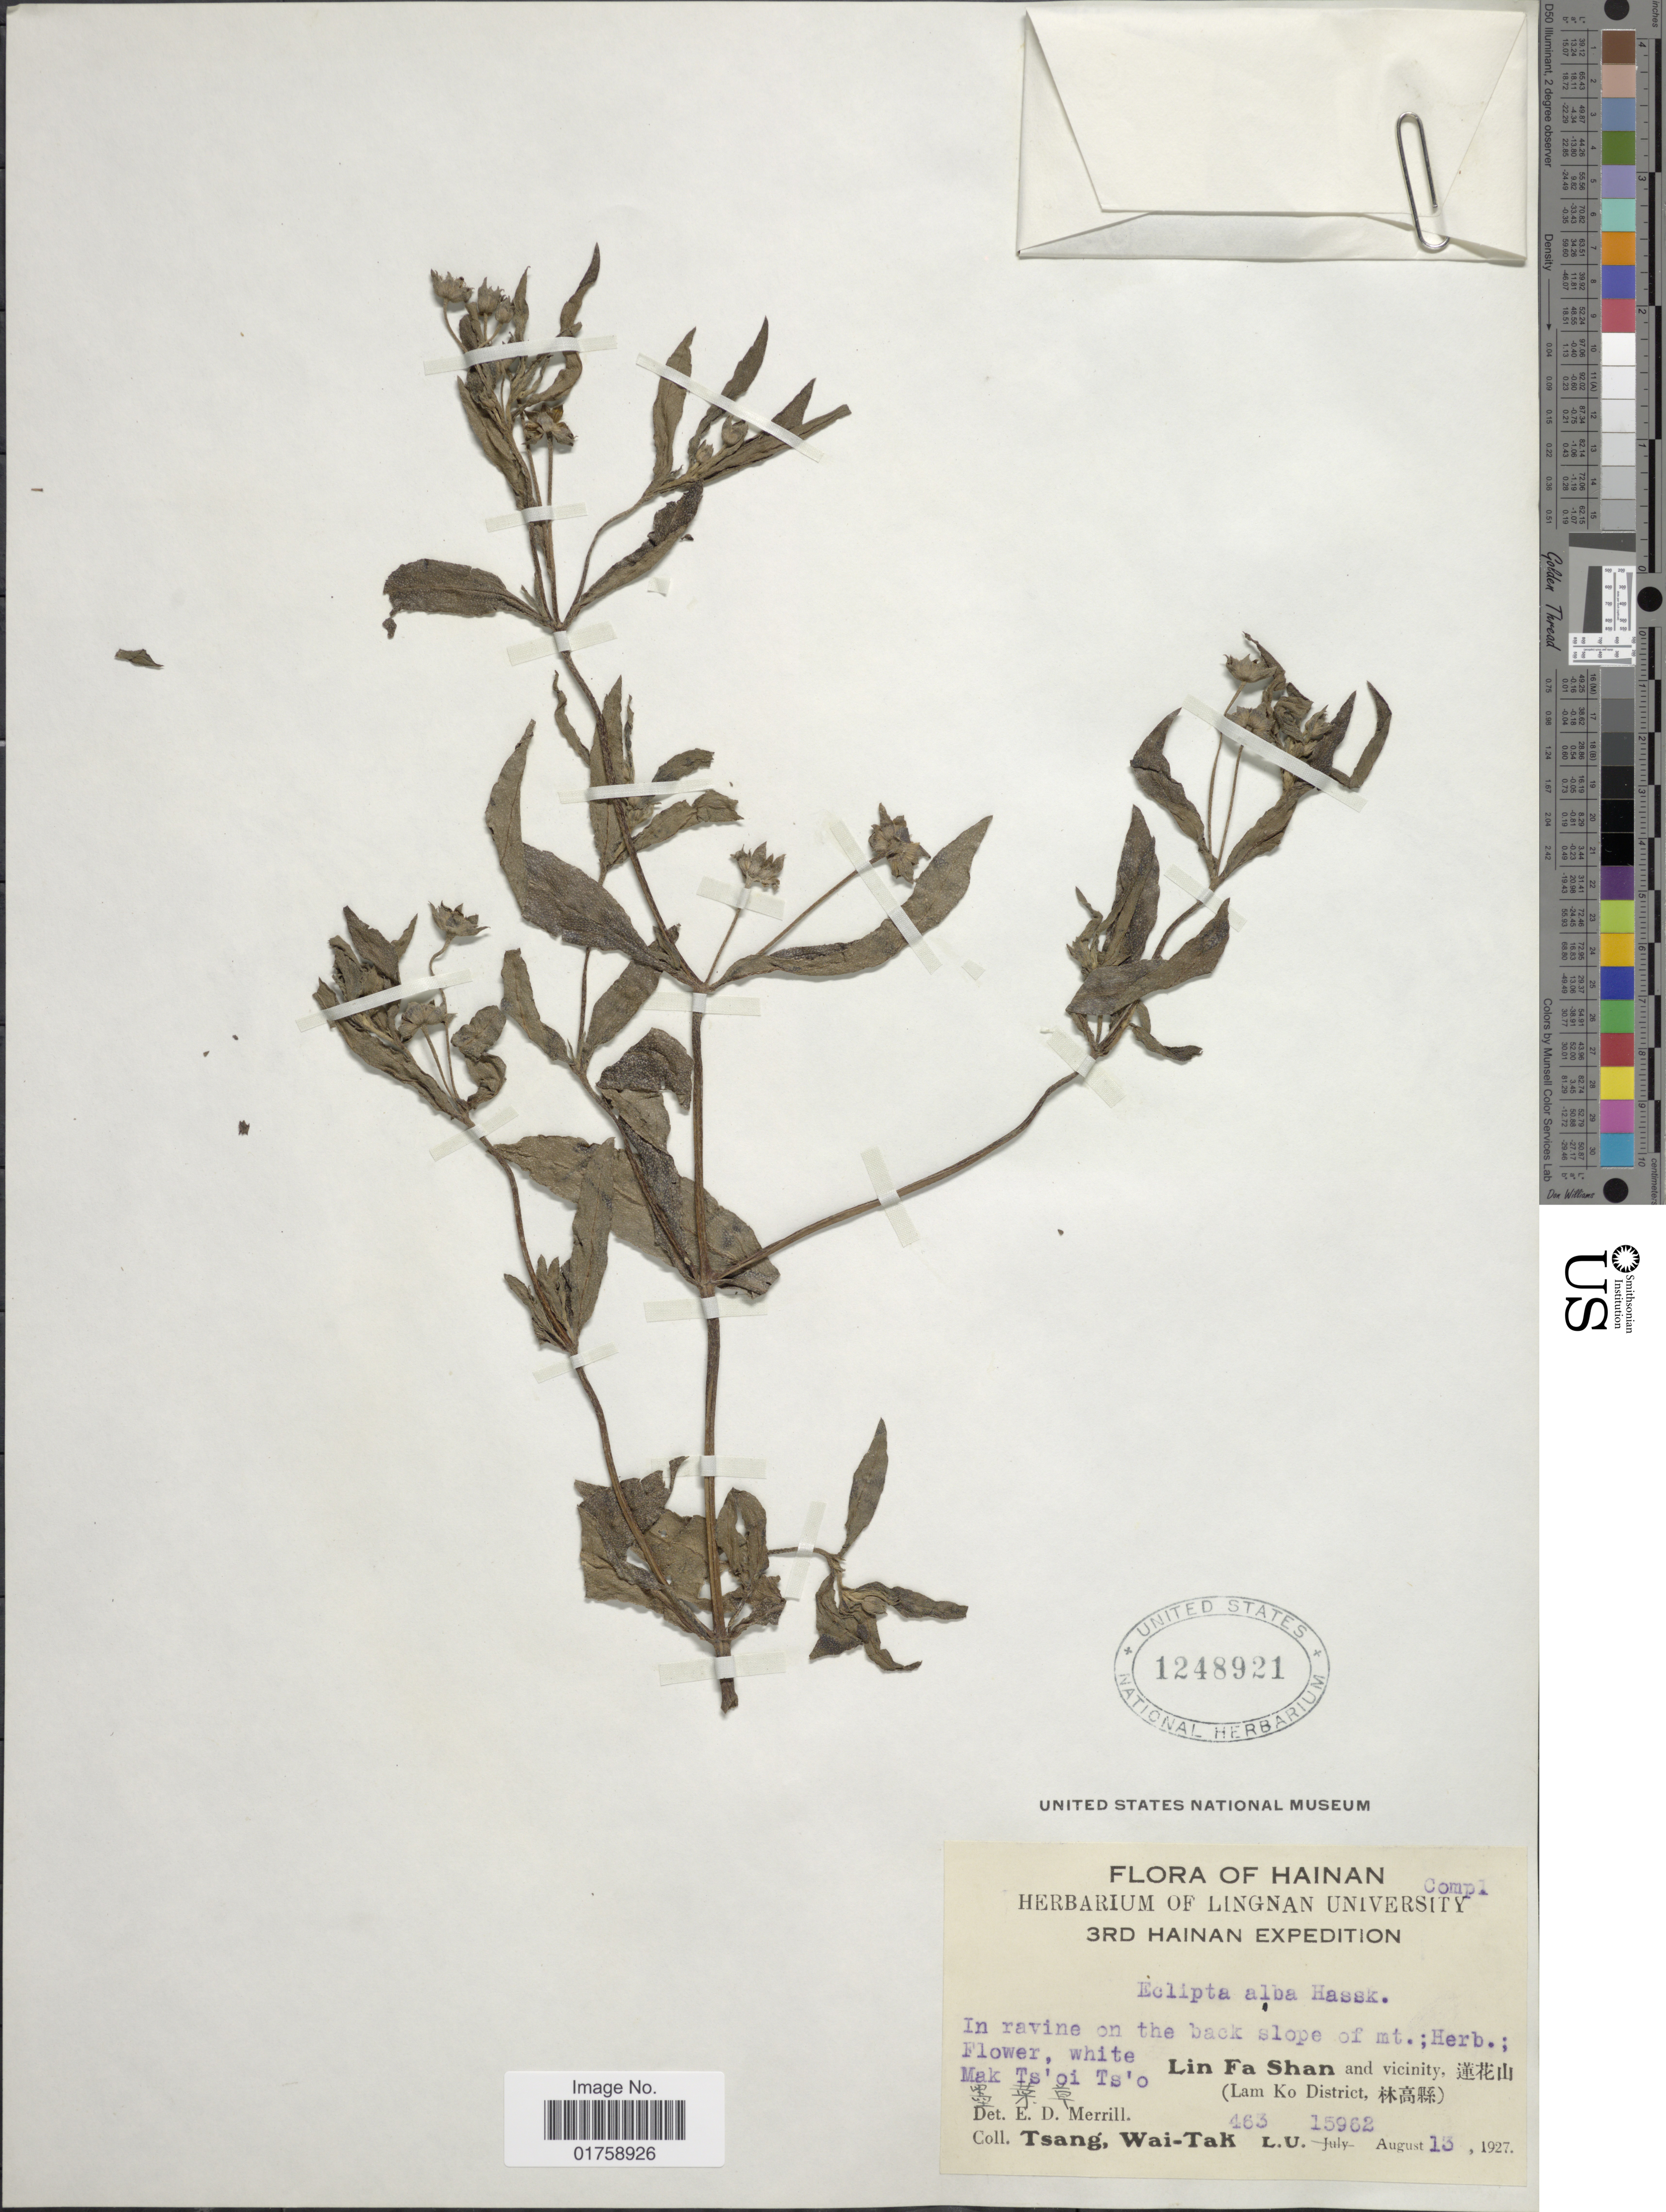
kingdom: Plantae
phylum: Tracheophyta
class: Magnoliopsida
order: Asterales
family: Asteraceae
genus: Eclipta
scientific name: Eclipta prostrata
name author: (L.) L.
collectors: W. T. Tsang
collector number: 463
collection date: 1927-08-13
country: China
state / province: Hainan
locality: Hainan. Lin Fa Shan and vicinity (Lam Ko District) Mak Ts'oi Ts'o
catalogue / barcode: US 1248921